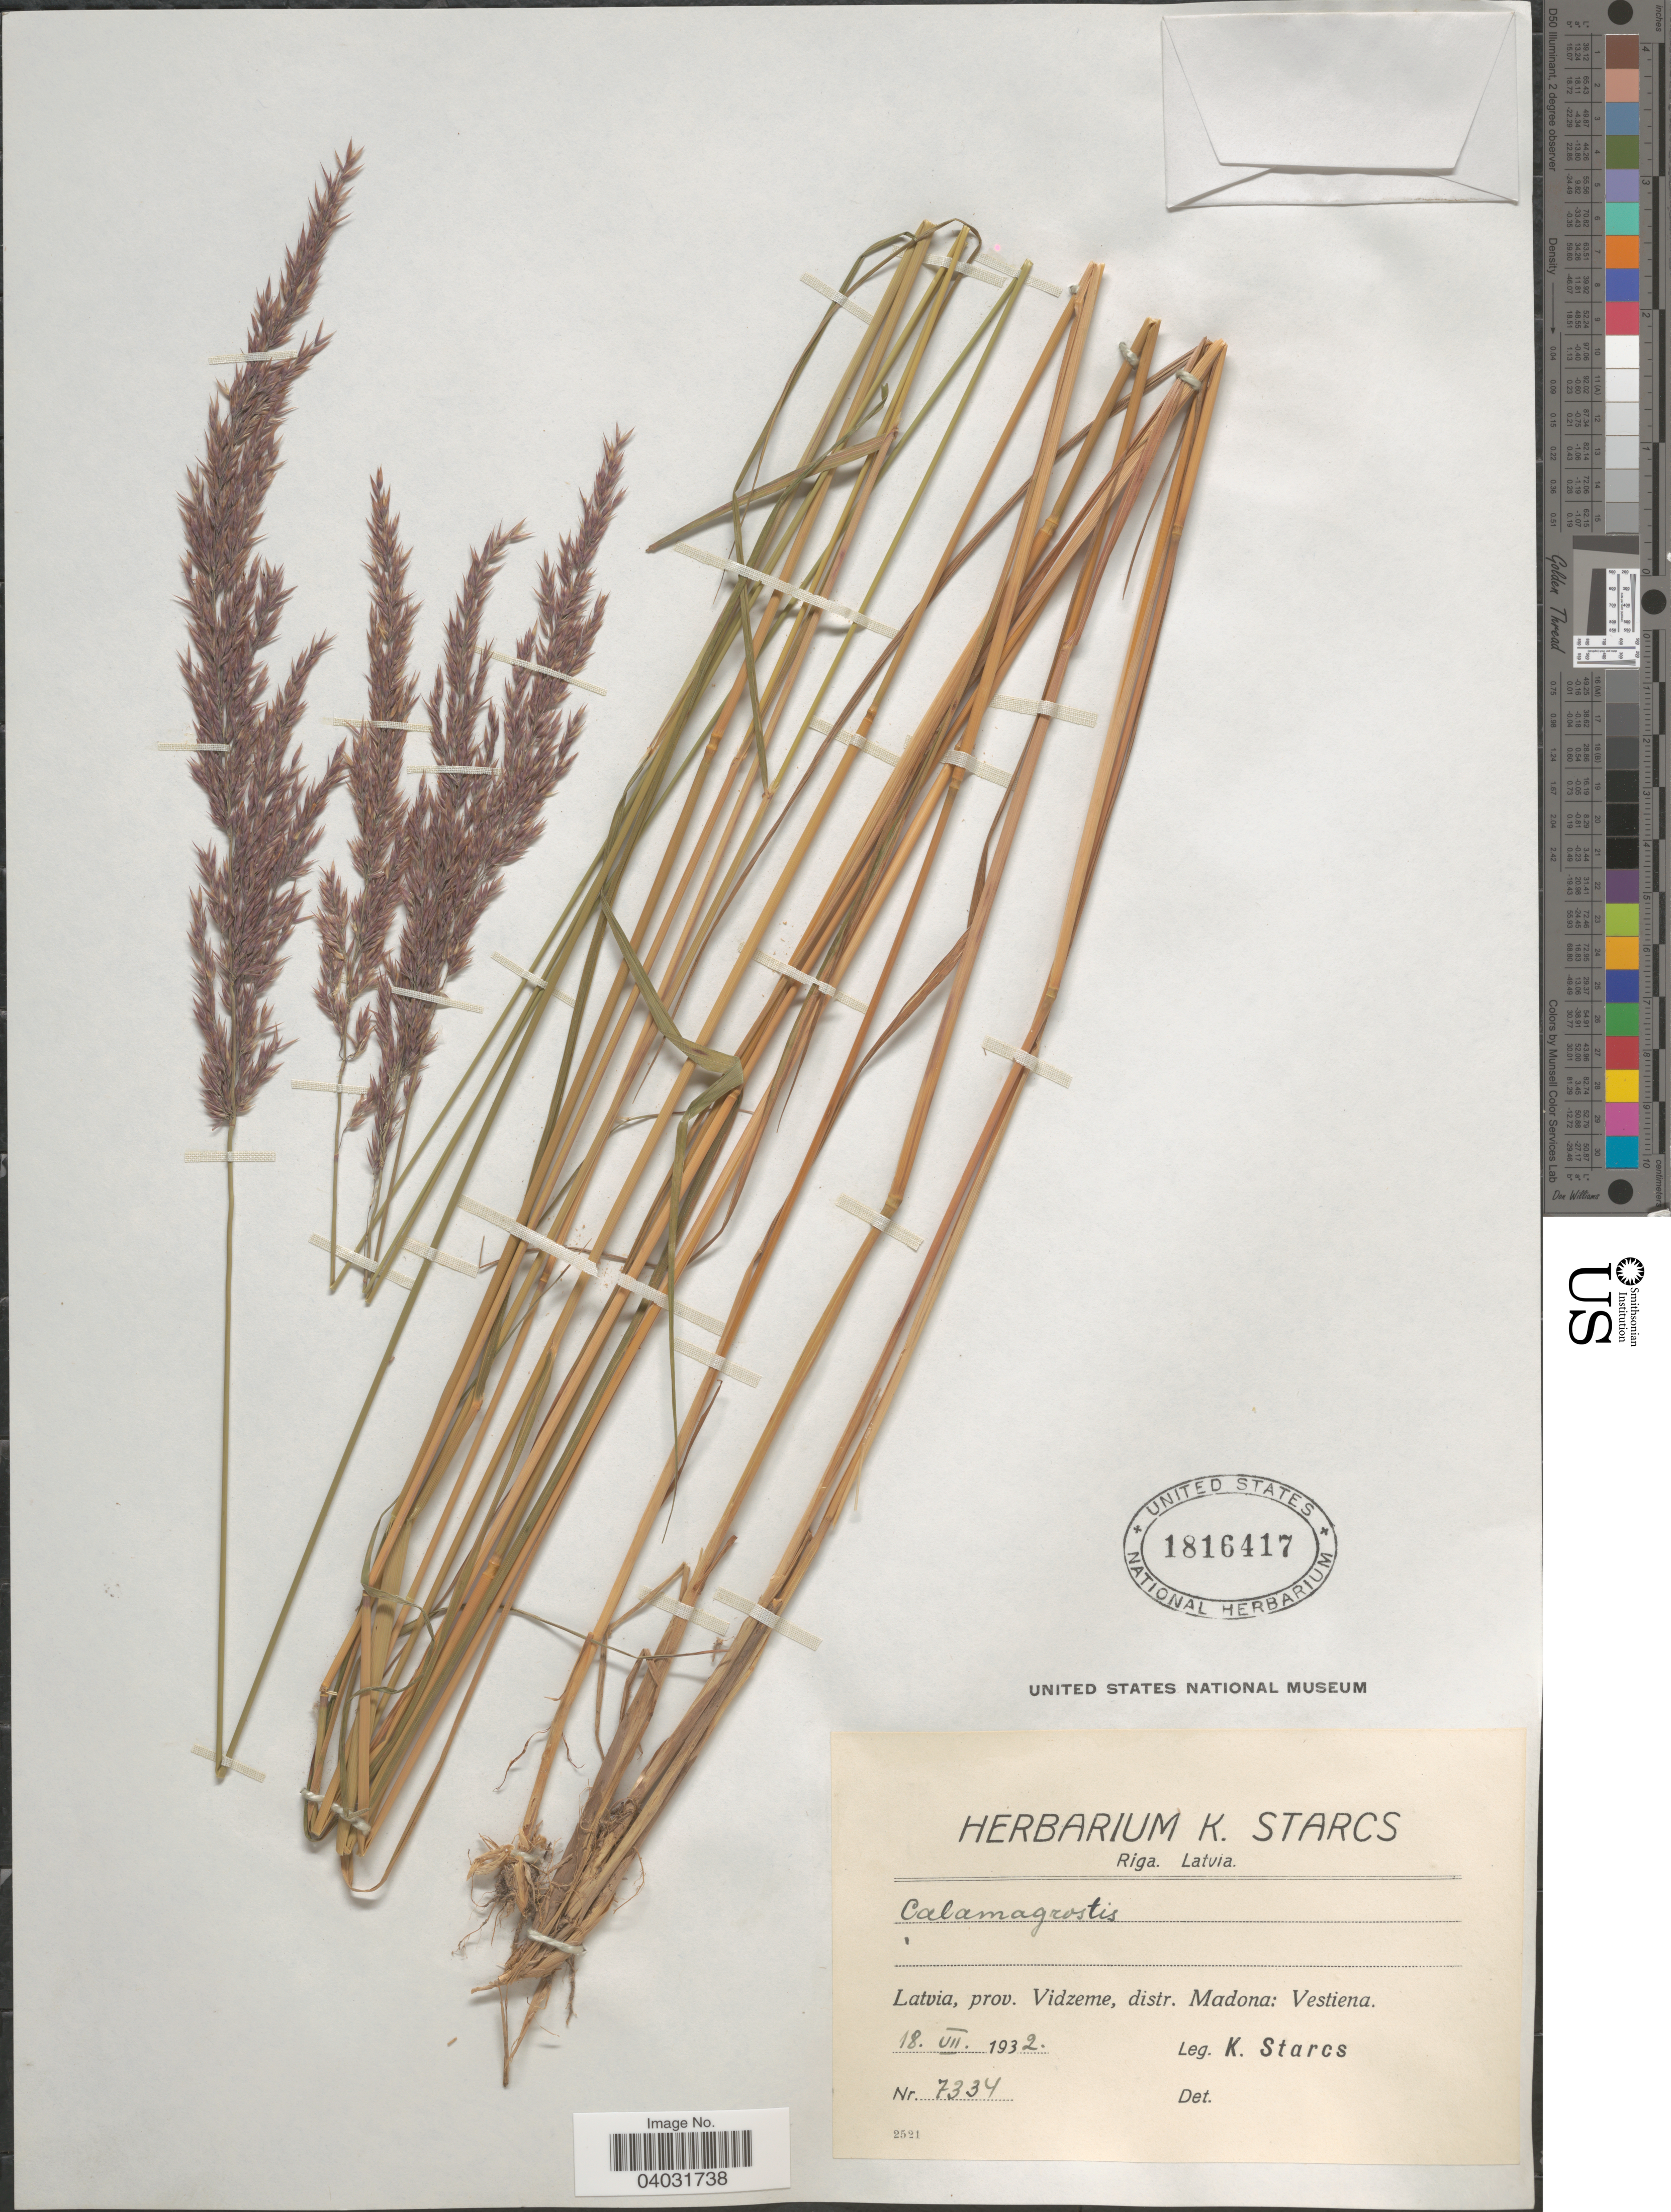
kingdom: Plantae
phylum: Tracheophyta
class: Liliopsida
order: Poales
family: Poaceae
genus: Calamagrostis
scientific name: Calamagrostis sp.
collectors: K. Starcs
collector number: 7334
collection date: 1932-07-18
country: Latvia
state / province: Madonas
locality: Prov. Vidzema, distr. Madona: Vestiena.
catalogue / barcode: US 1816417